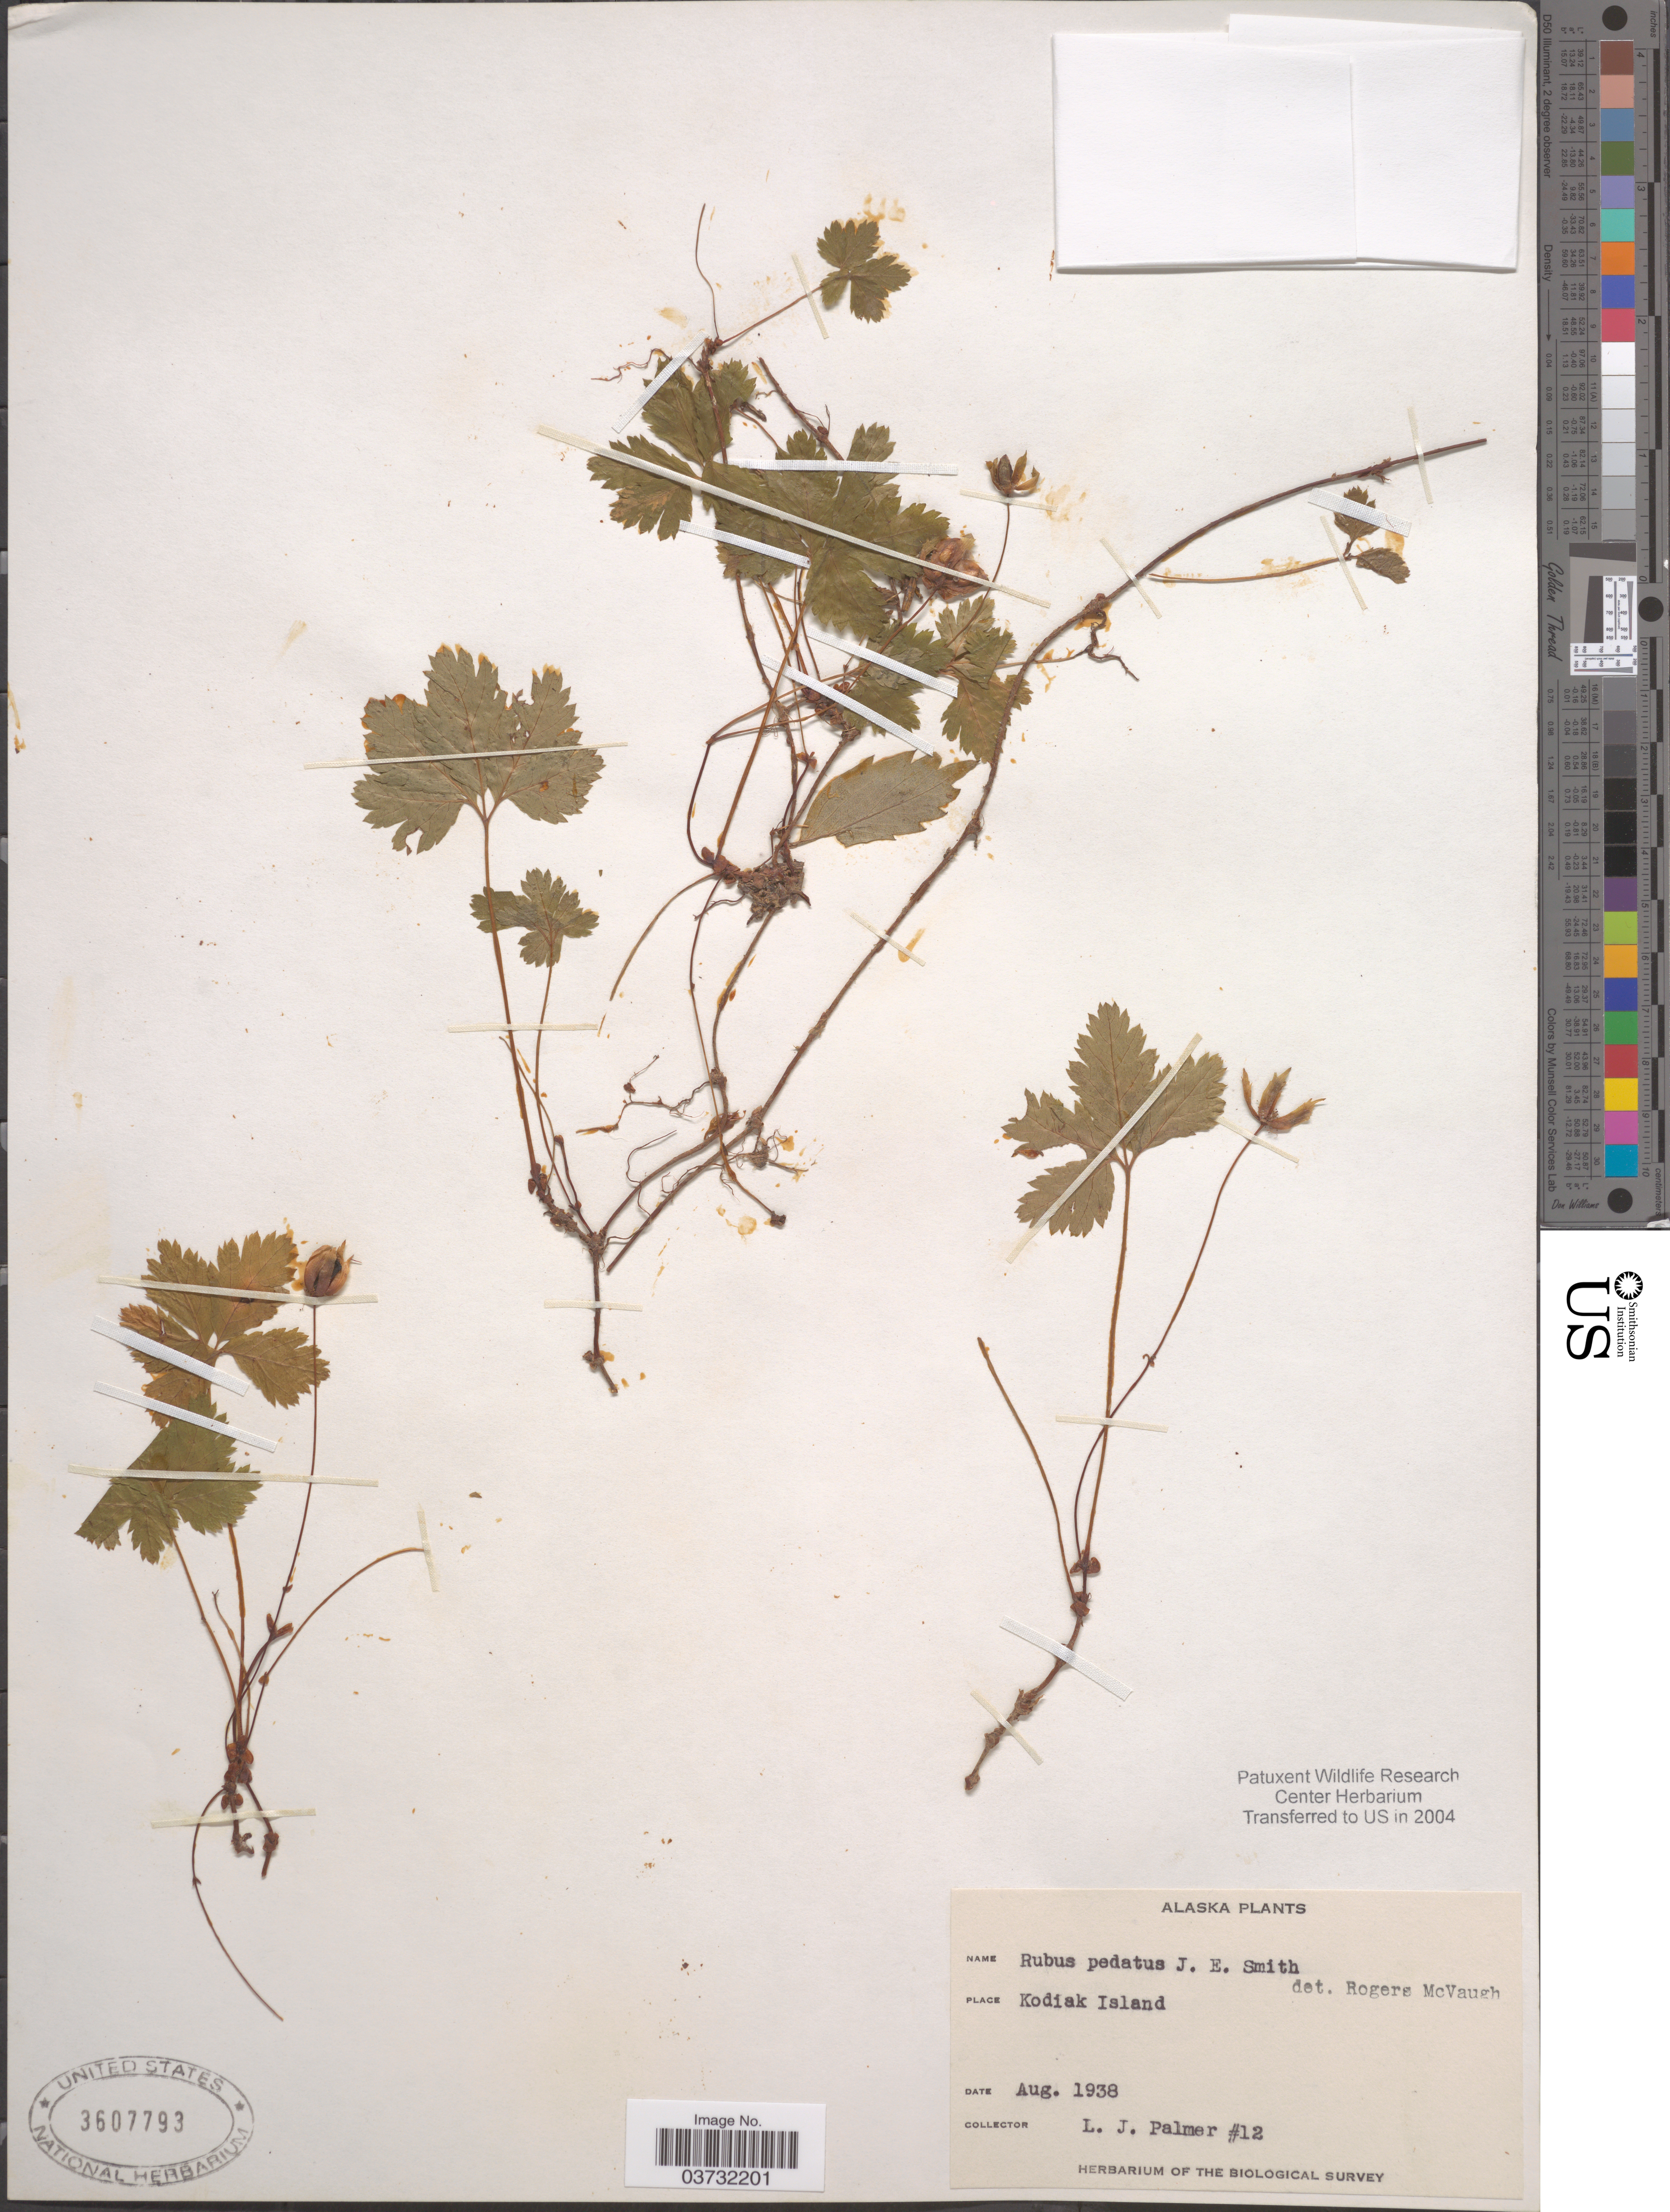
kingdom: Plantae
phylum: Tracheophyta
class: Magnoliopsida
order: Rosales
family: Rosaceae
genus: Rubus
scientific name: Rubus pedatus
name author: Sm.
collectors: L. J. Palmer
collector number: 12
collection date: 1938-08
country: United States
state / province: Alaska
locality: Kodiak Island.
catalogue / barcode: US 3607793